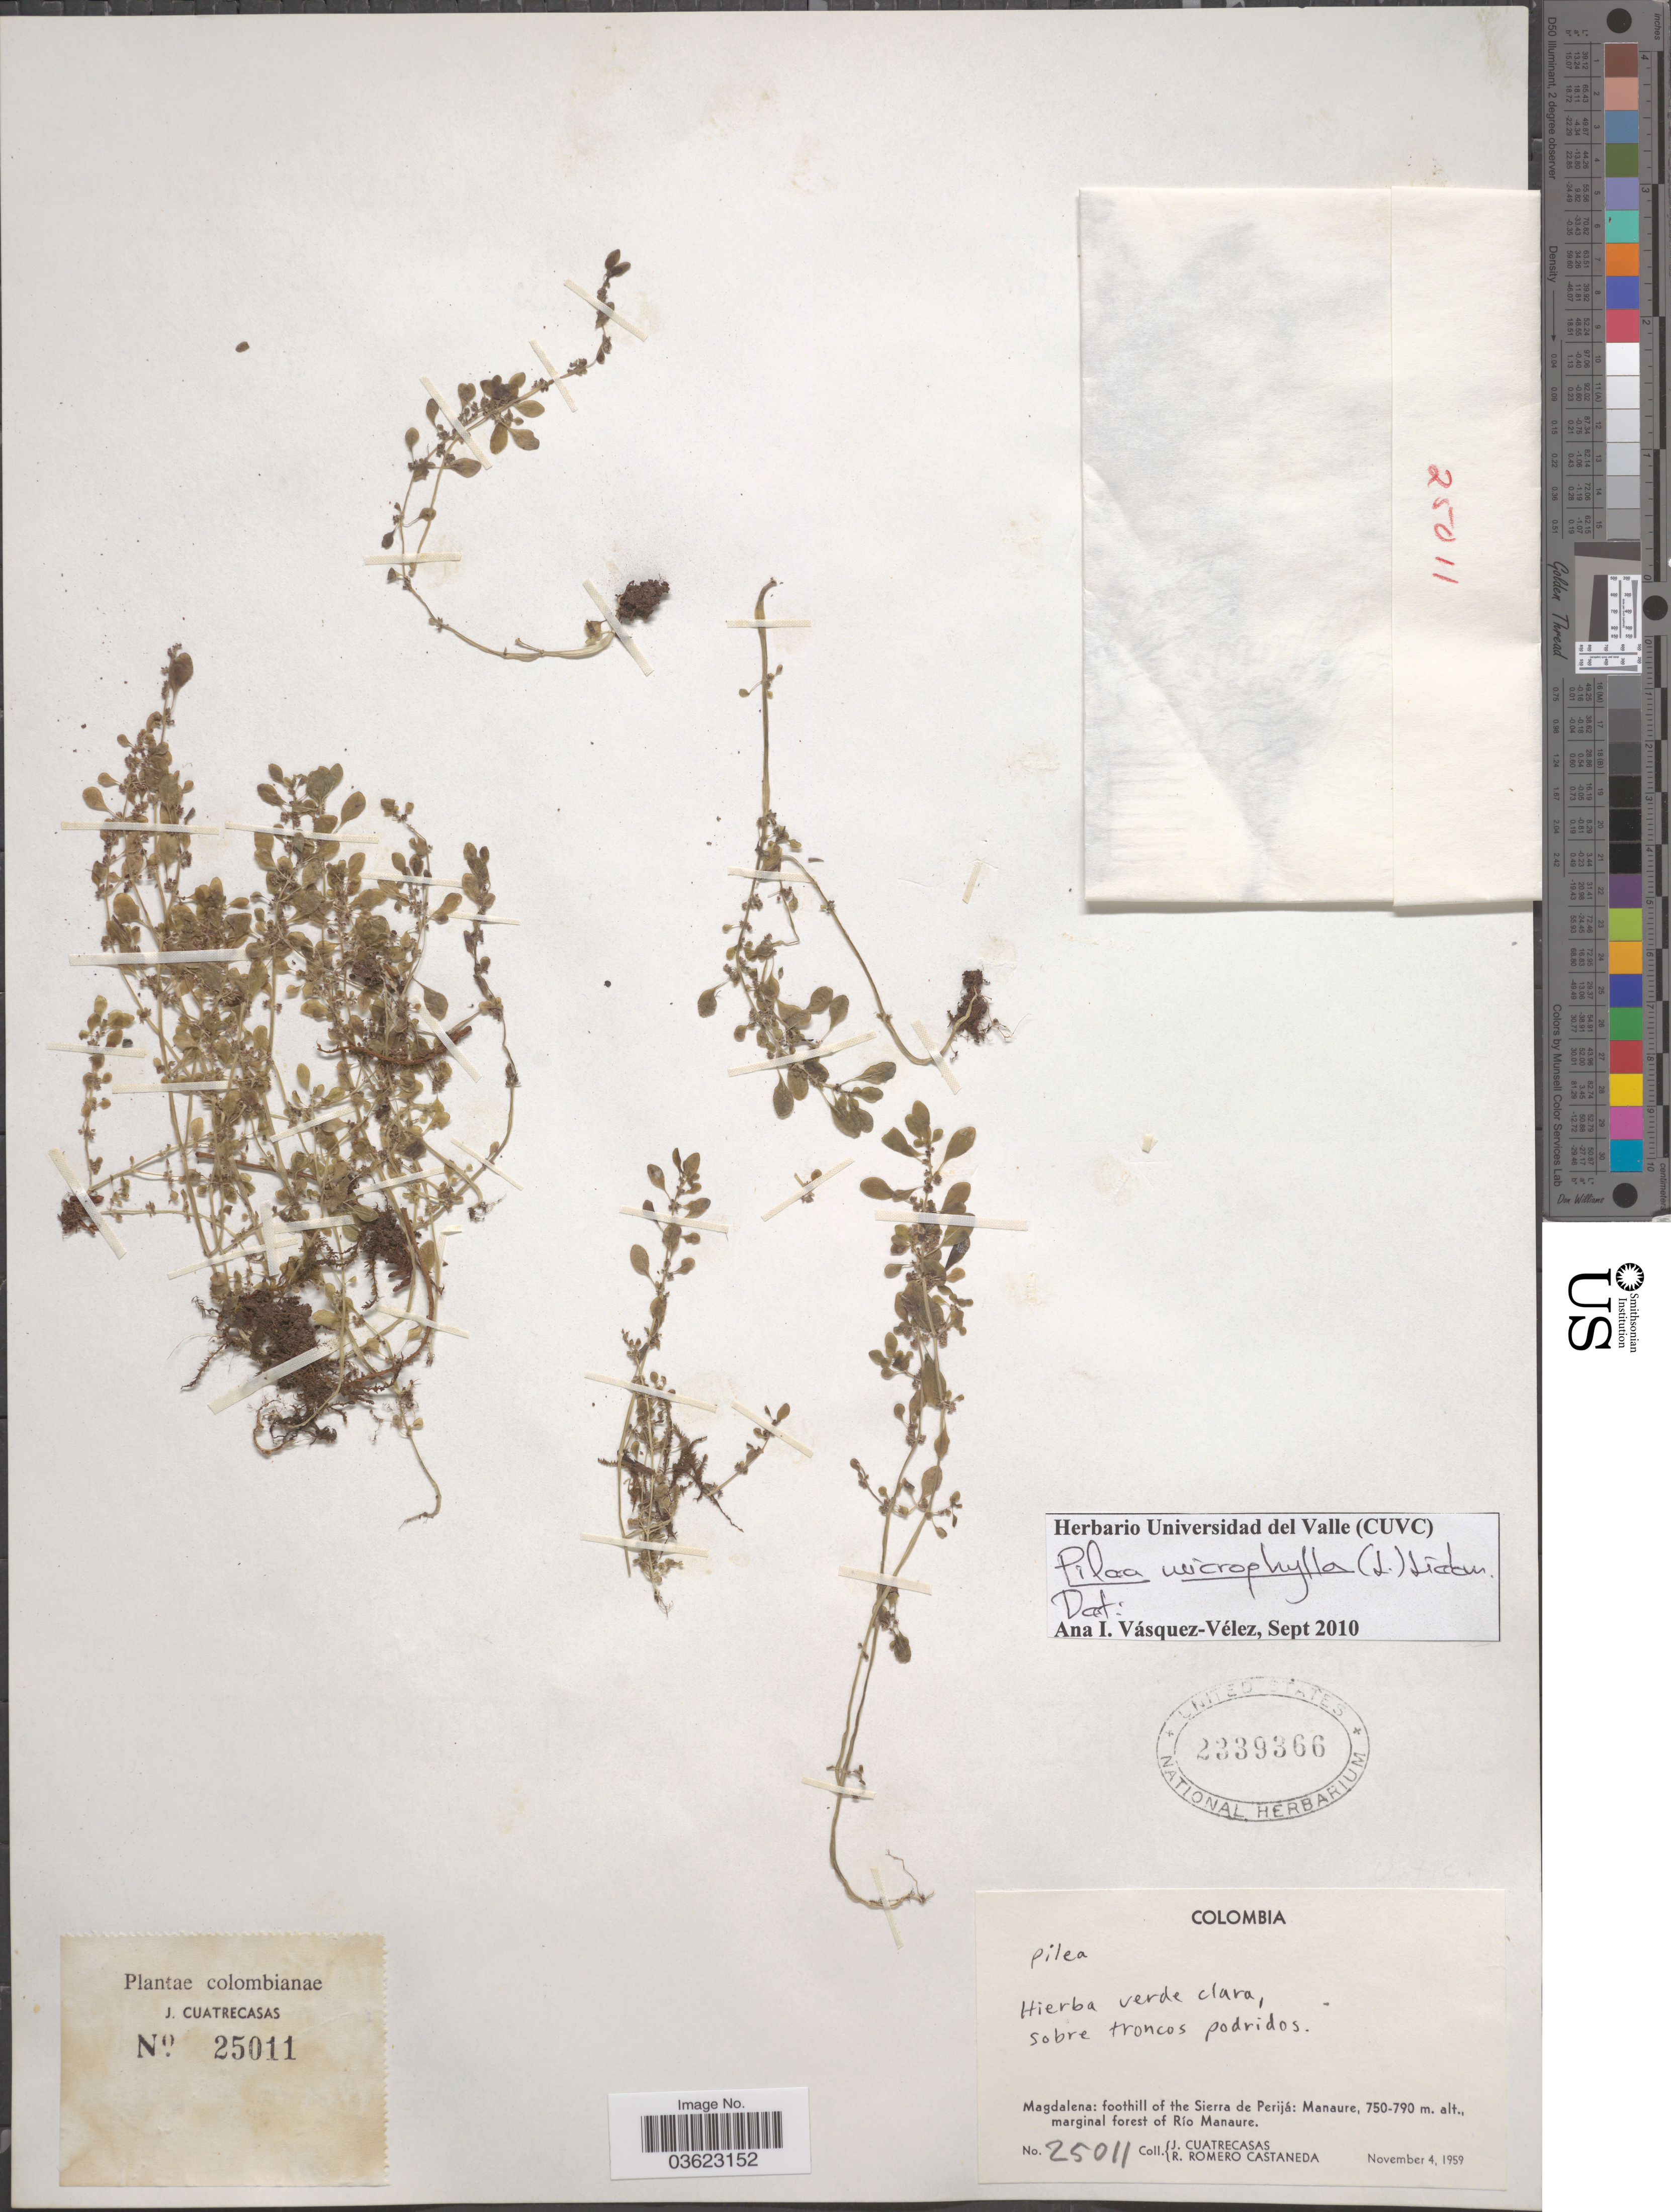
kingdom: Plantae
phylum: Tracheophyta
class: Magnoliopsida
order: Rosales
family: Urticaceae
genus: Pilea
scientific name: Pilea microphylla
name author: (L.) Liebm.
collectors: J. Cuatrecasas & R. Romero Castañeda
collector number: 25011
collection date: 1959-11-04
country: Colombia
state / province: Magdalena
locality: Foothill of the Sierra de Perijá: Manaure, marginal forest of Río Manaure.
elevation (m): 750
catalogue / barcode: US 2339366